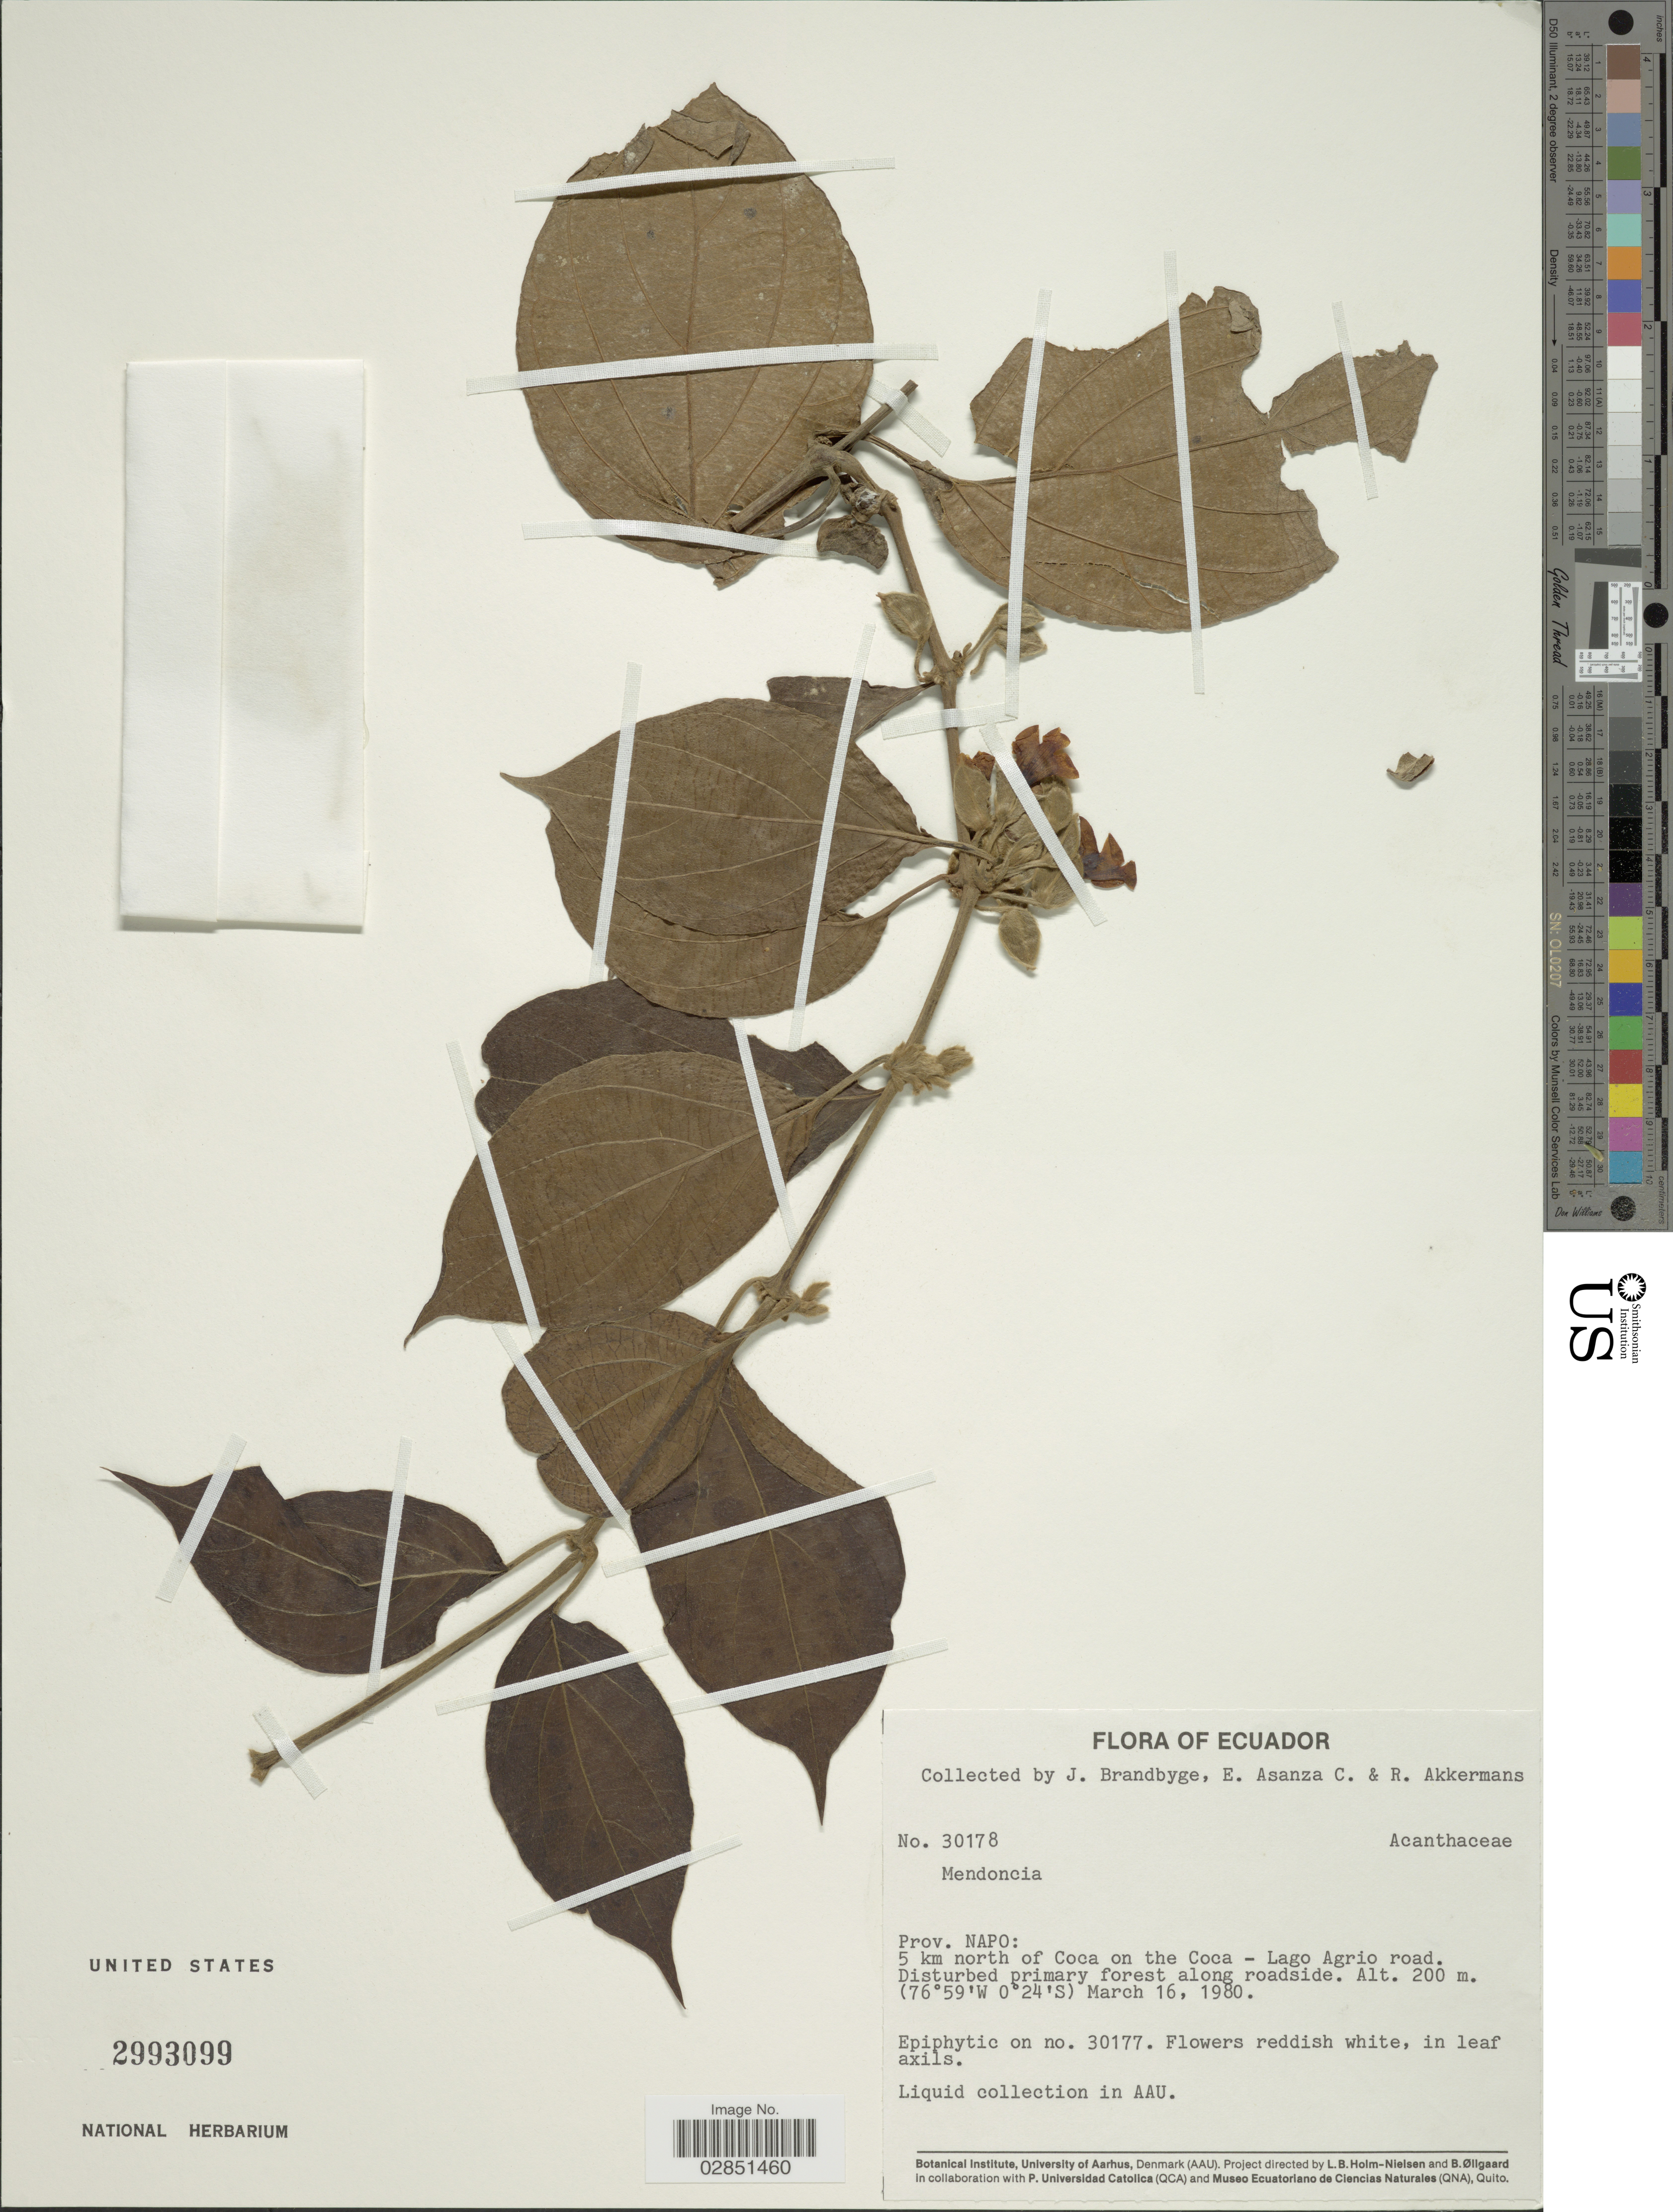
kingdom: Plantae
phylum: Tracheophyta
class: Magnoliopsida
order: Lamiales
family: Acanthaceae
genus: Mendoncia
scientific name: Mendoncia sericea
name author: Leonard ex Wassh.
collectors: J. Brandbyge, E. Asanza C. & R. W. A. P. Akkermans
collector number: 30178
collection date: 1980-03-16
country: Ecuador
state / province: Napo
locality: Prov. Napo: 5 km north of Coca on the Coca - Lago Agrio road.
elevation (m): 200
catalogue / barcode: US 2993099